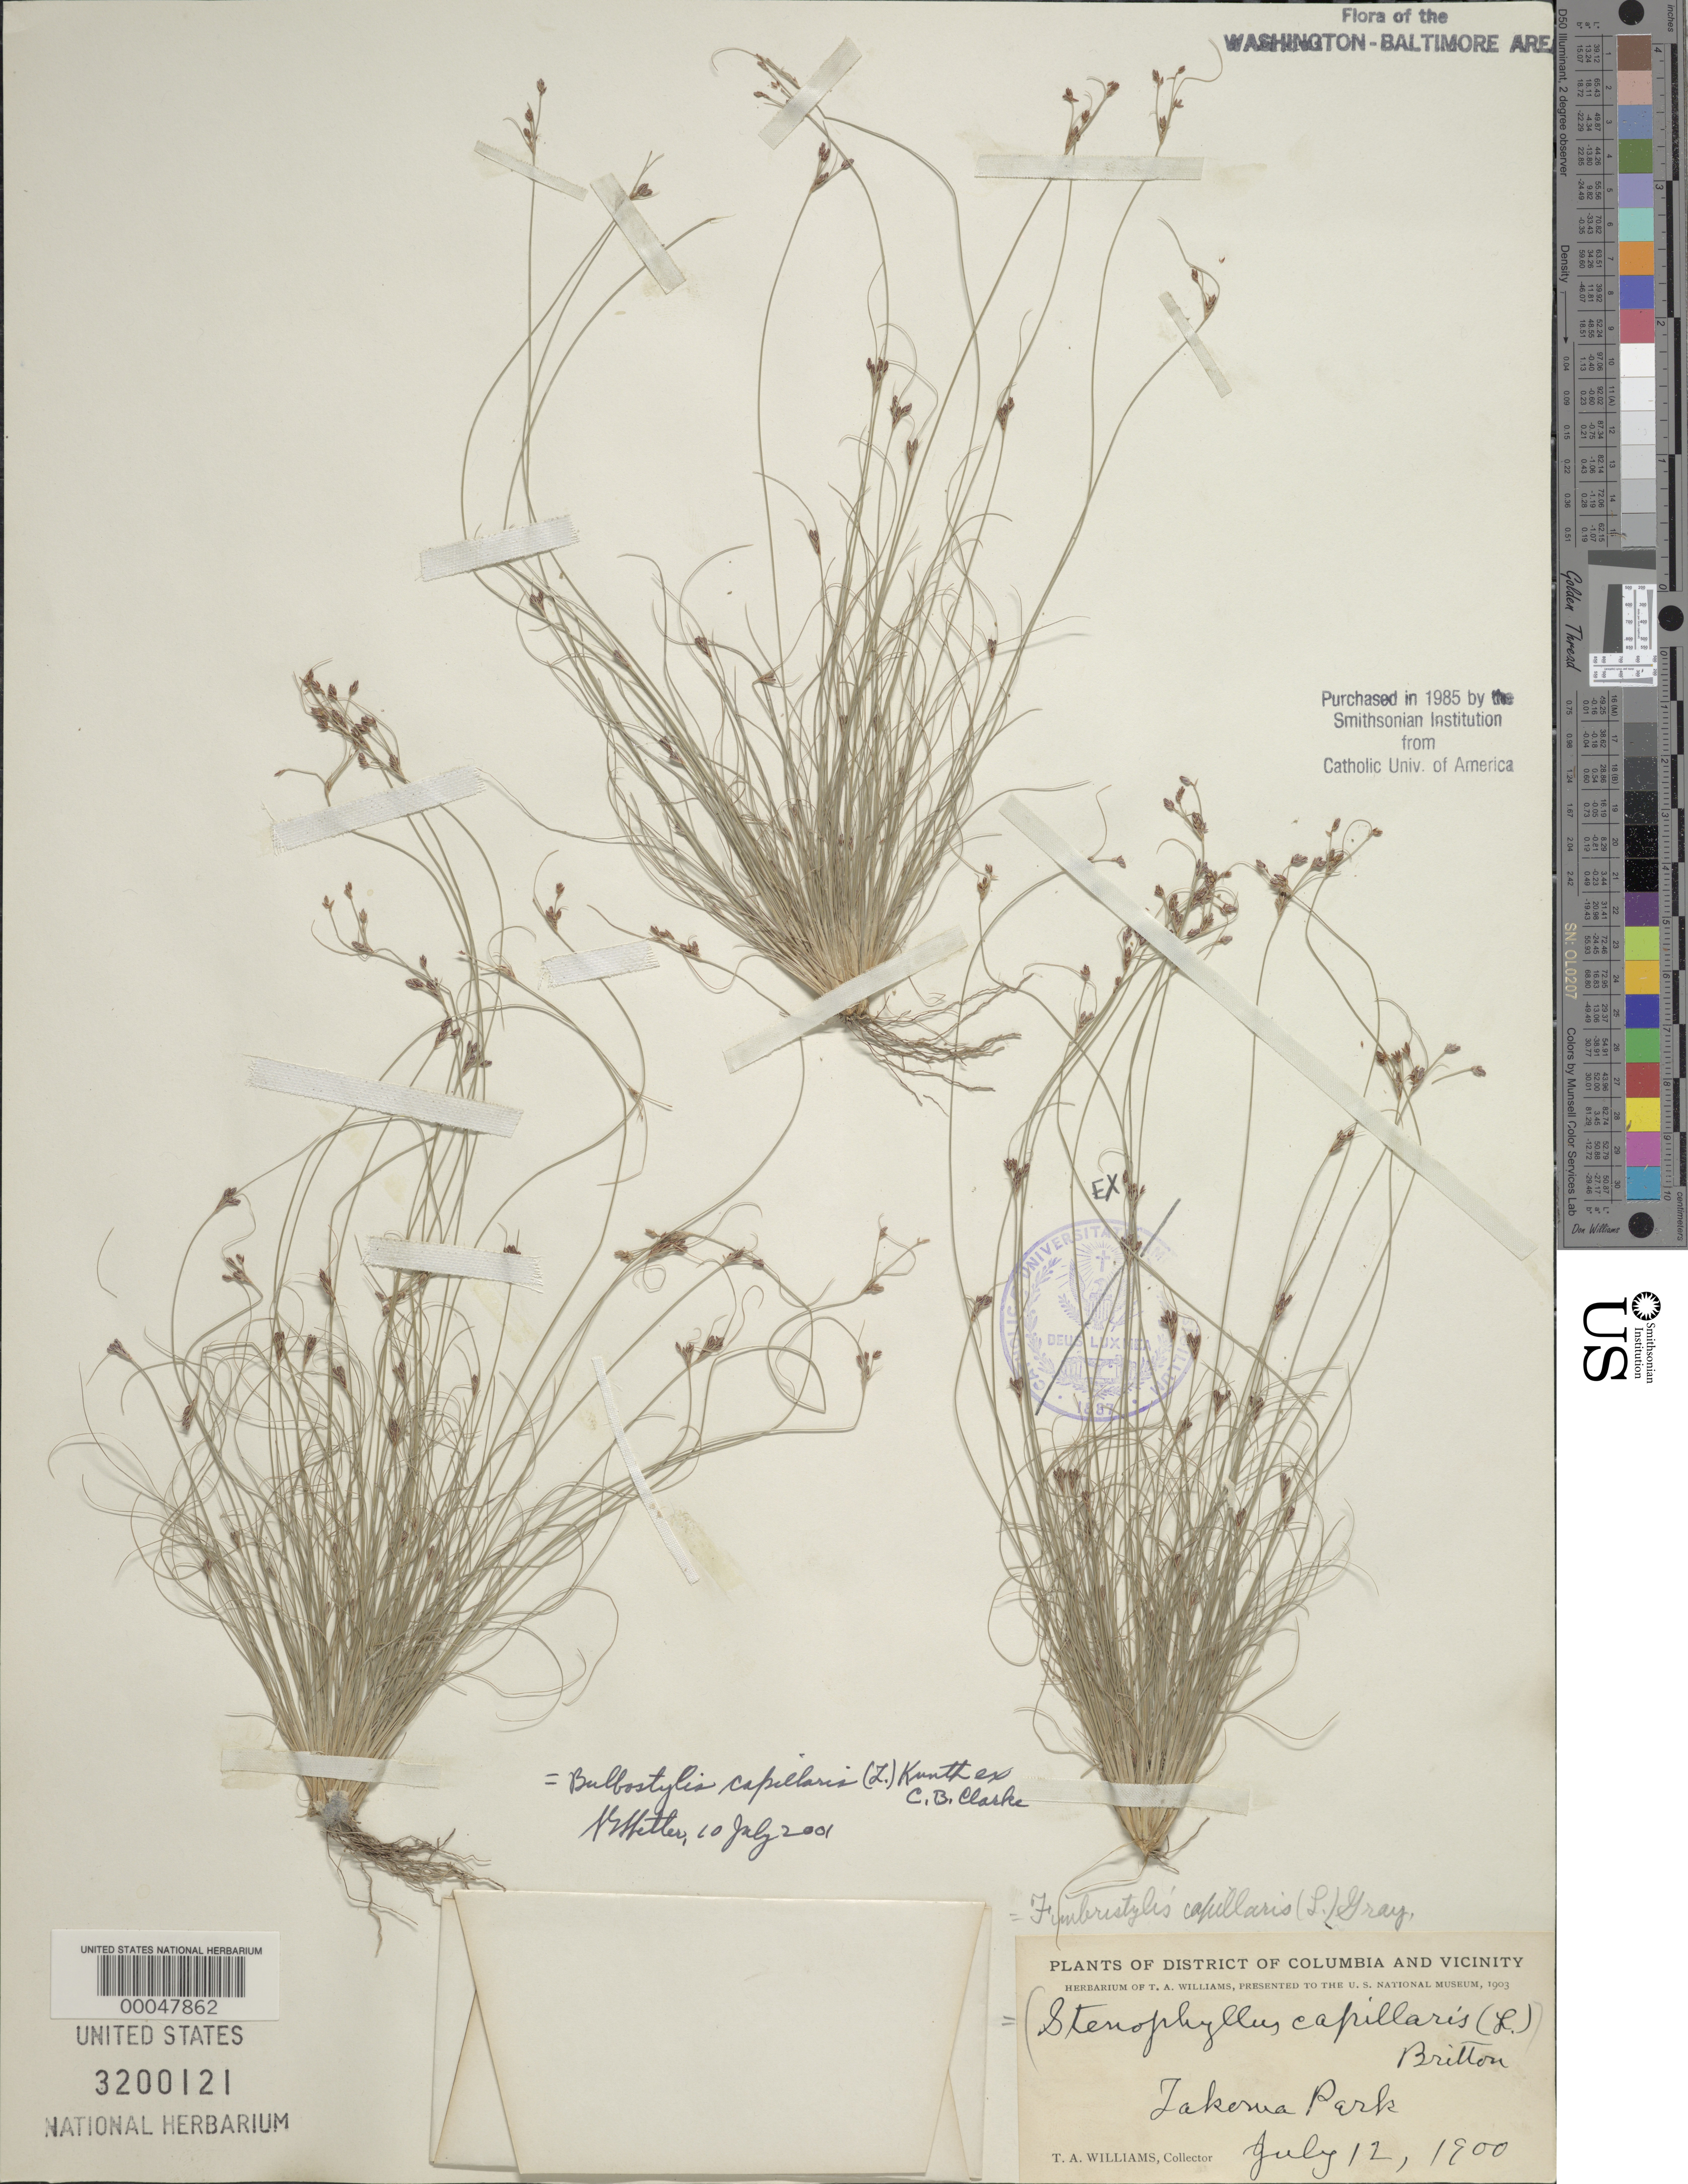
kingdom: Plantae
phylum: Tracheophyta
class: Liliopsida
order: Poales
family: Cyperaceae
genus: Bulbostylis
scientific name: Bulbostylis capillaris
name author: (L.) Kunth ex C.B. Clarke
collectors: T. A. Williams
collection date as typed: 12 Jul 1900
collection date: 1900-07-12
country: United States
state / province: Maryland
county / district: Montgomery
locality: Takoma Park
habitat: Sandy slope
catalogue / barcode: US 3200121